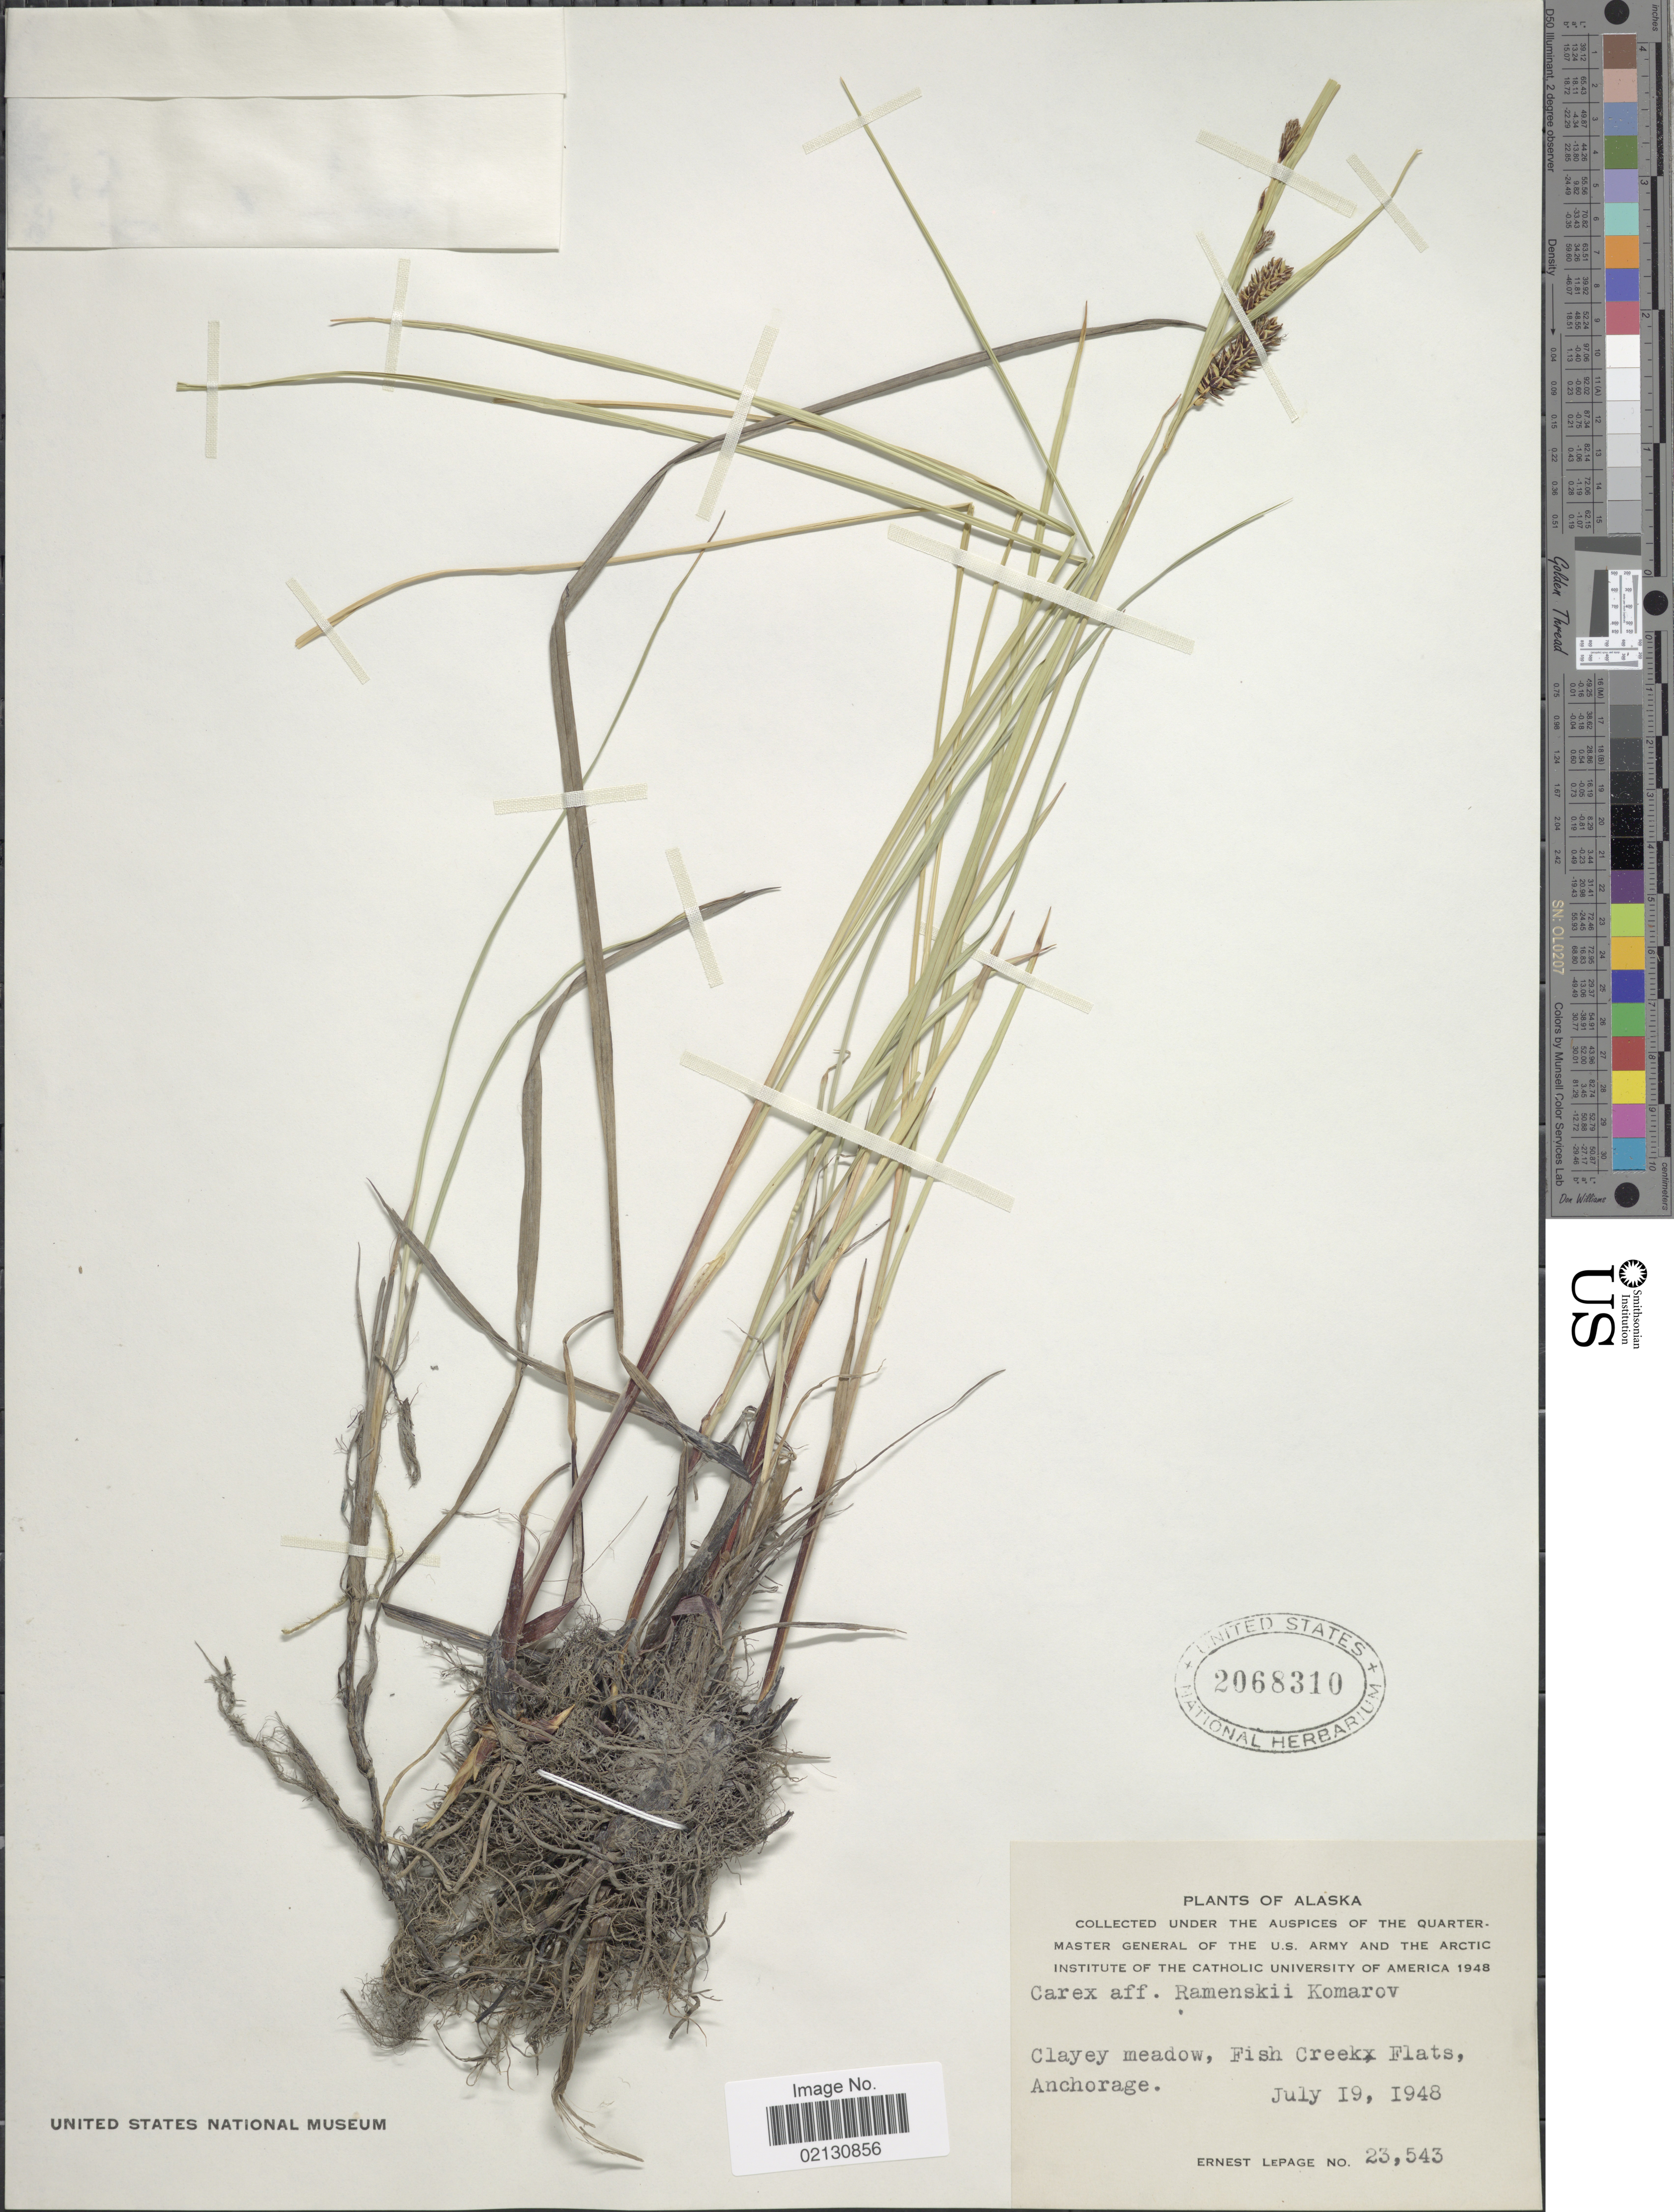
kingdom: Plantae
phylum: Tracheophyta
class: Liliopsida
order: Poales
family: Cyperaceae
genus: Carex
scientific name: Carex ramenskii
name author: Kom.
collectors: E. Lepage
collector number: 23543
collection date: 1948-07-19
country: United States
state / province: Alaska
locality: Fish Creek Flats, Anchorage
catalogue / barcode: US 2068310